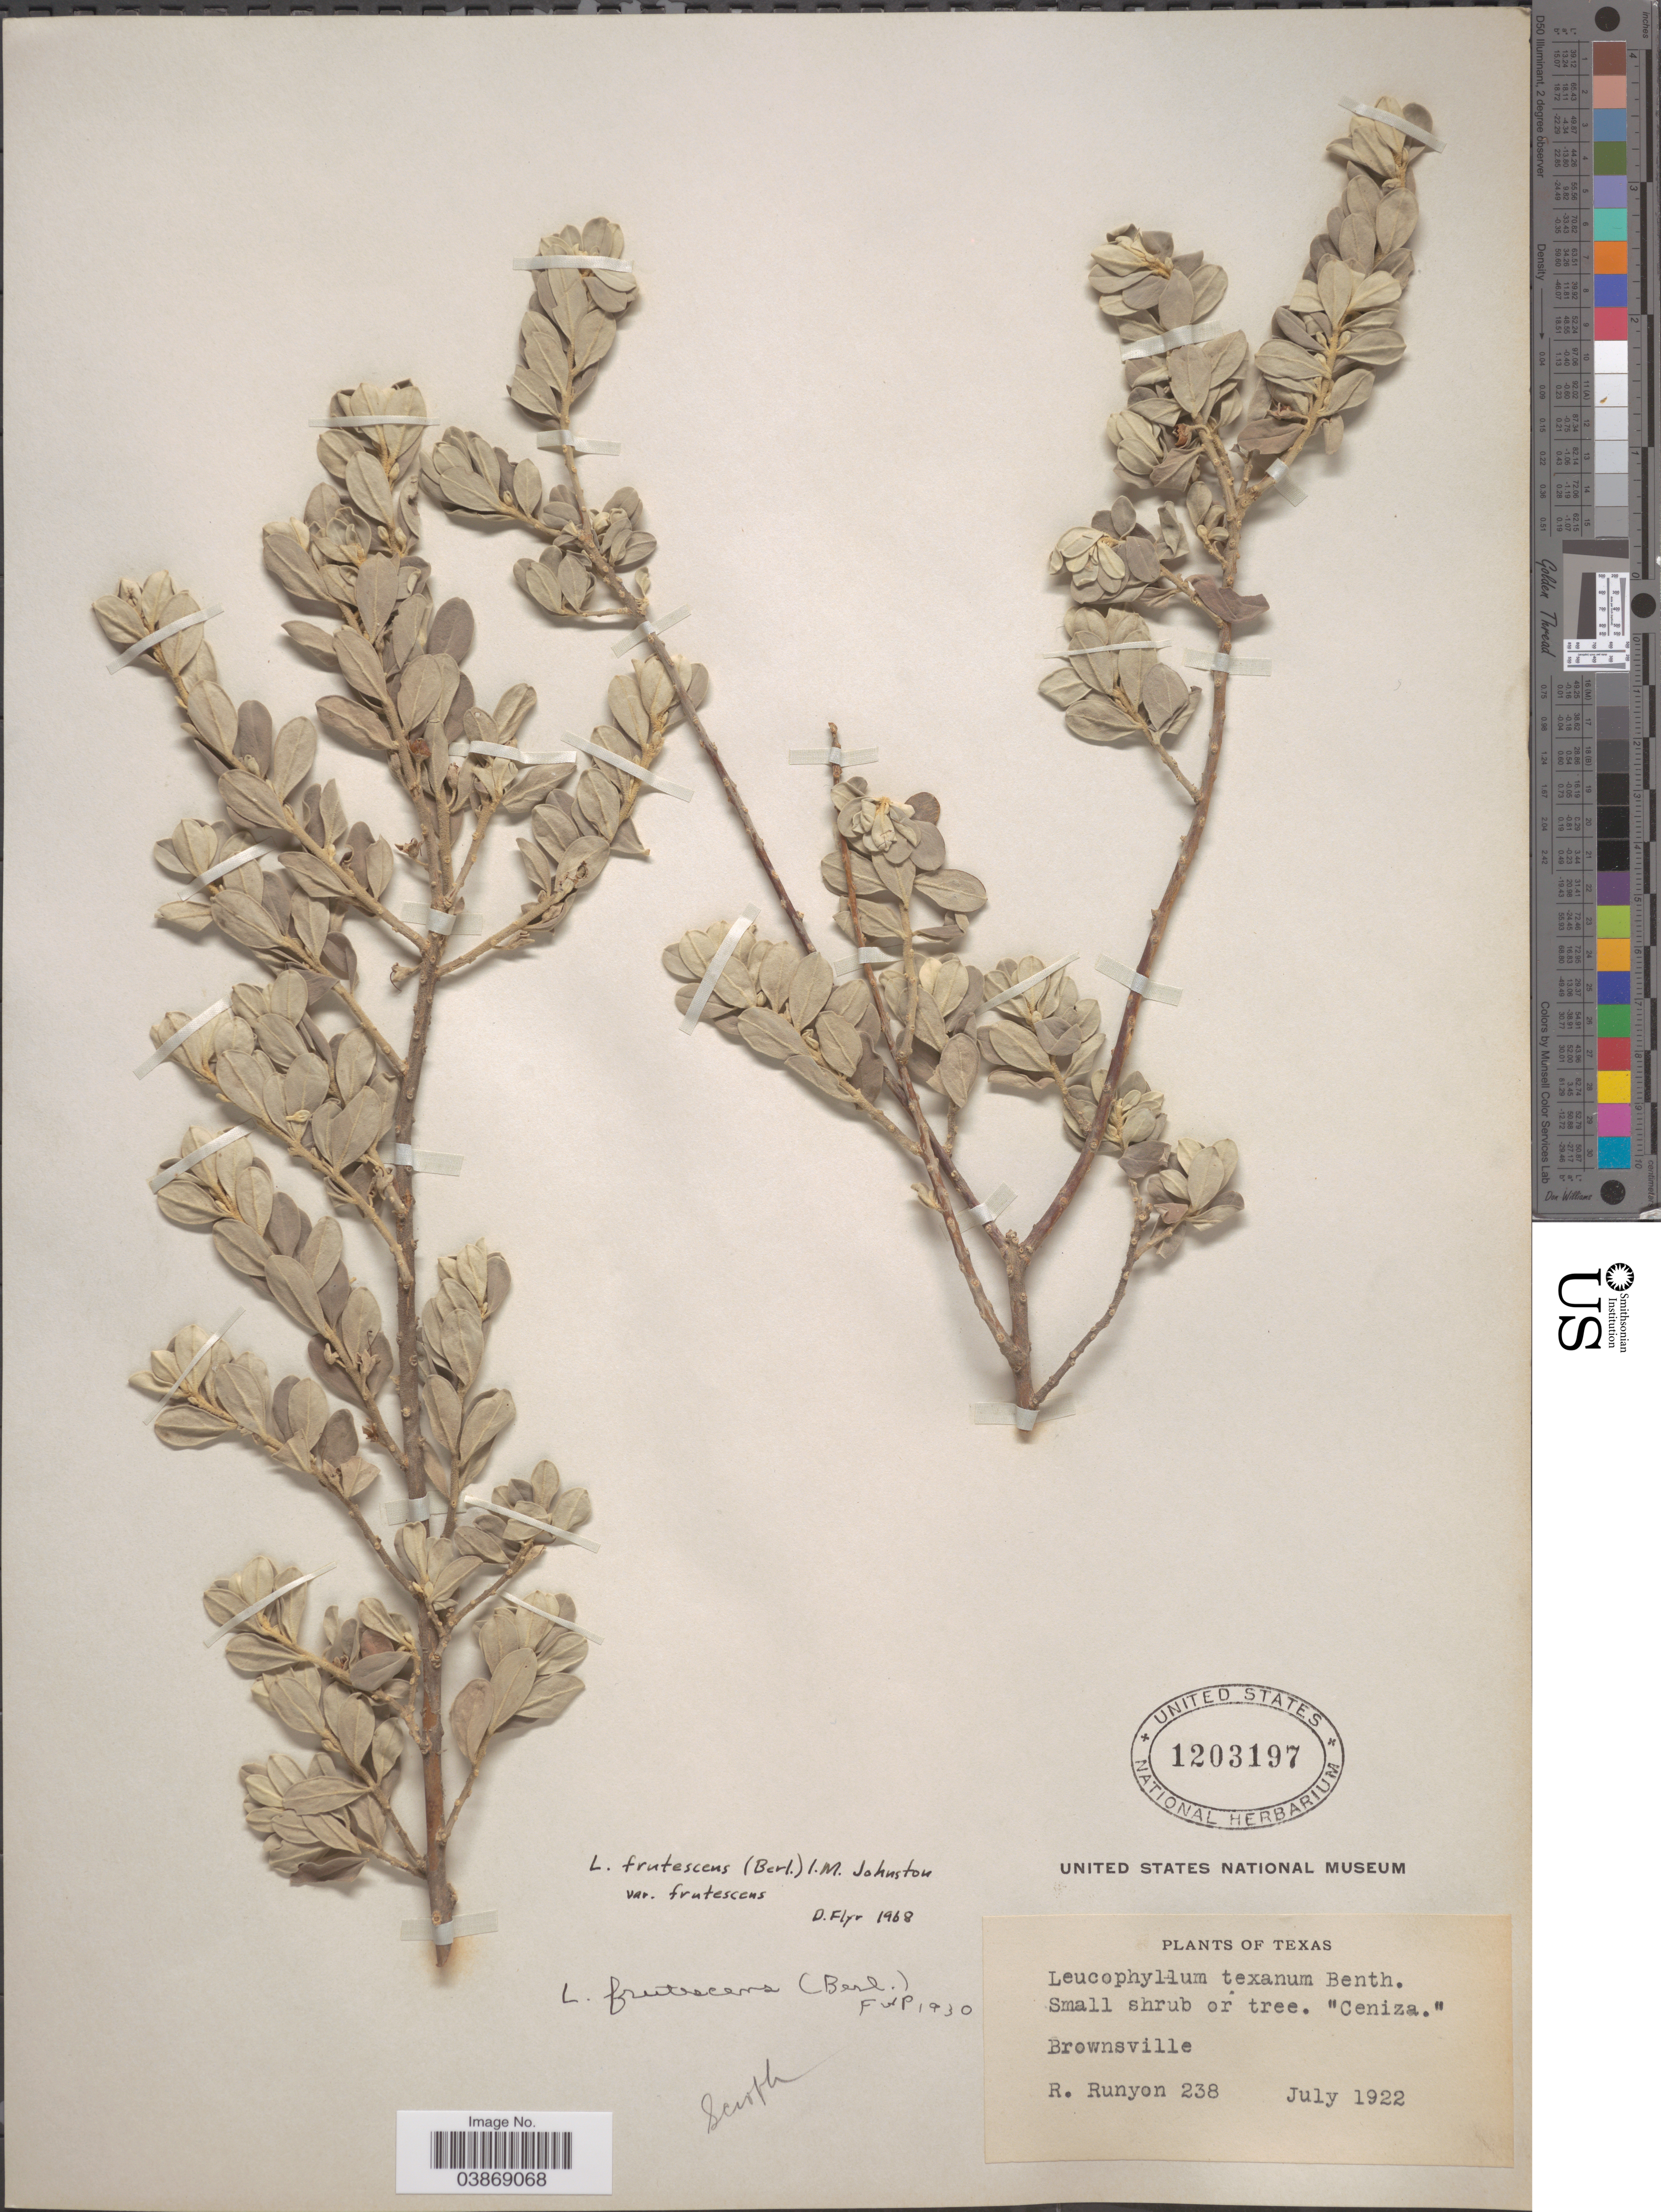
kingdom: Plantae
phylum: Tracheophyta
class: Magnoliopsida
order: Lamiales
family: Scrophulariaceae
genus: Leucophyllum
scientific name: Leucophyllum frutescens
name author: (Berland.) I.M. Johnst.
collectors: R. Runyon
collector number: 238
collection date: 1922-07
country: United States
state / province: Texas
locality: Brownsville.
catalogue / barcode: US 1203197